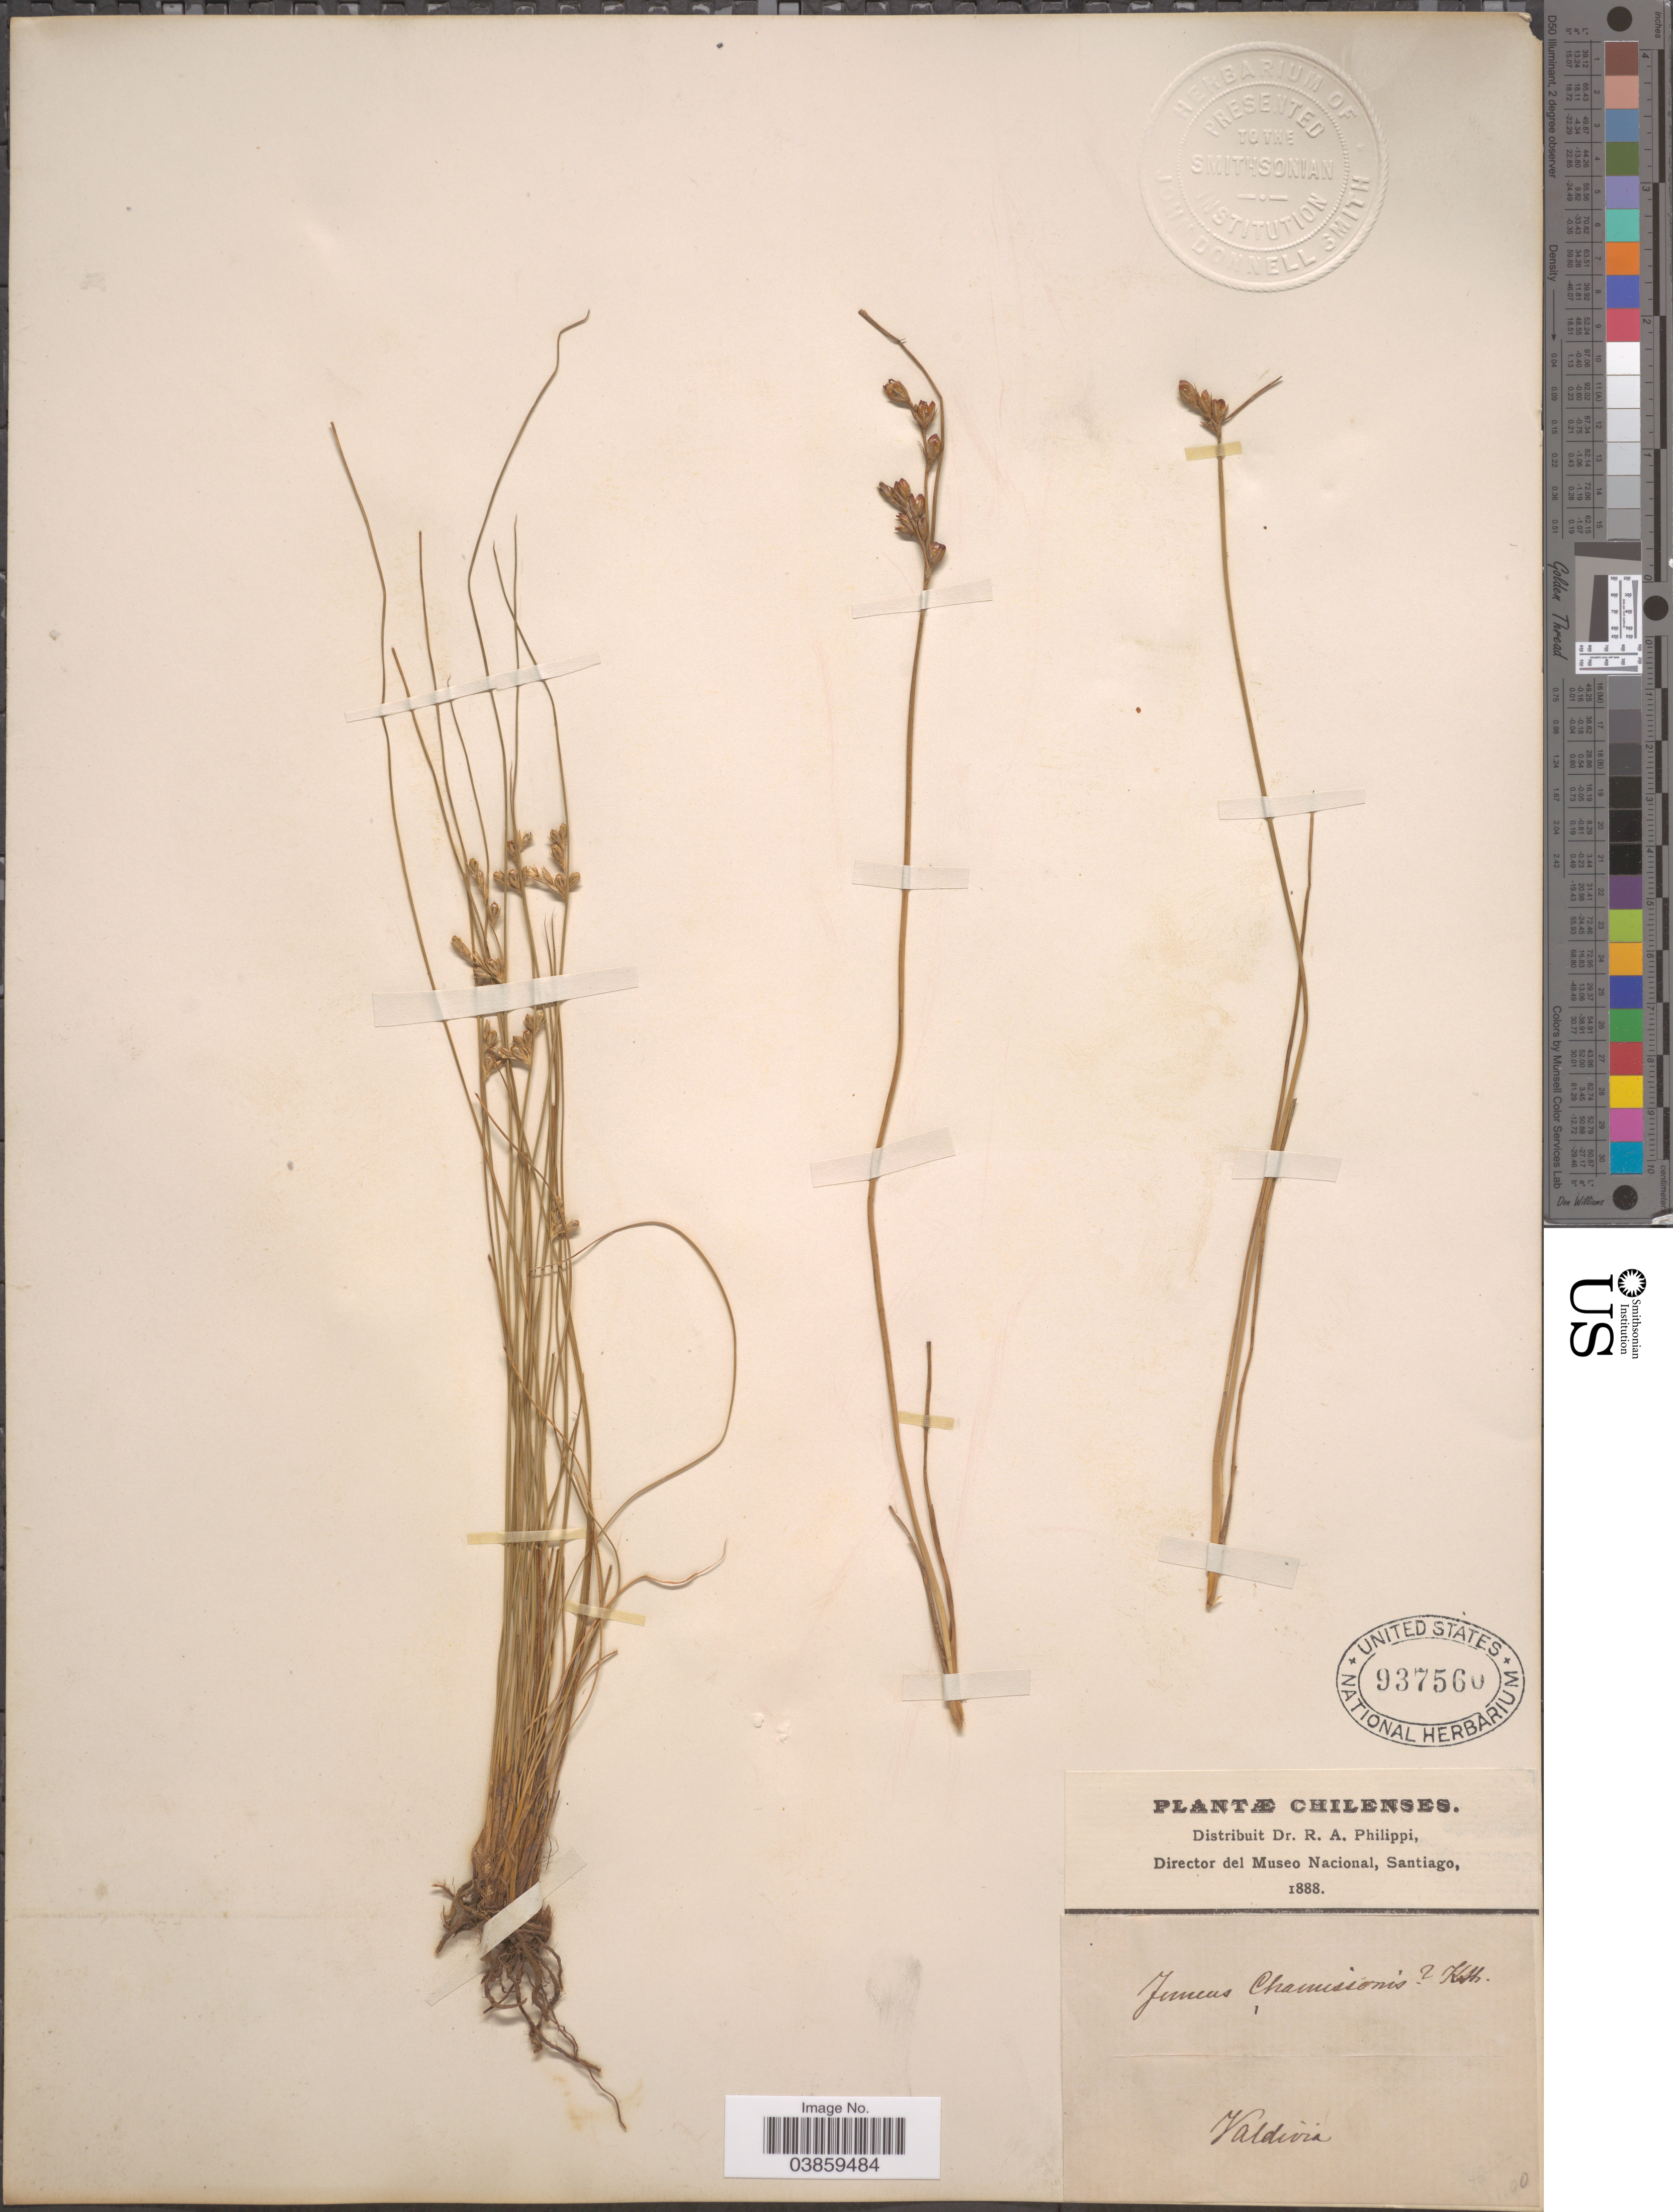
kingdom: Plantae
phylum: Tracheophyta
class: Liliopsida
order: Poales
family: Juncaceae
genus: Juncus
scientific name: Juncus imbricatus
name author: Laharpe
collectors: ex. herb. R.A. Philippi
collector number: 20*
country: Chile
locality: Valdivia.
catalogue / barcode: US 937560